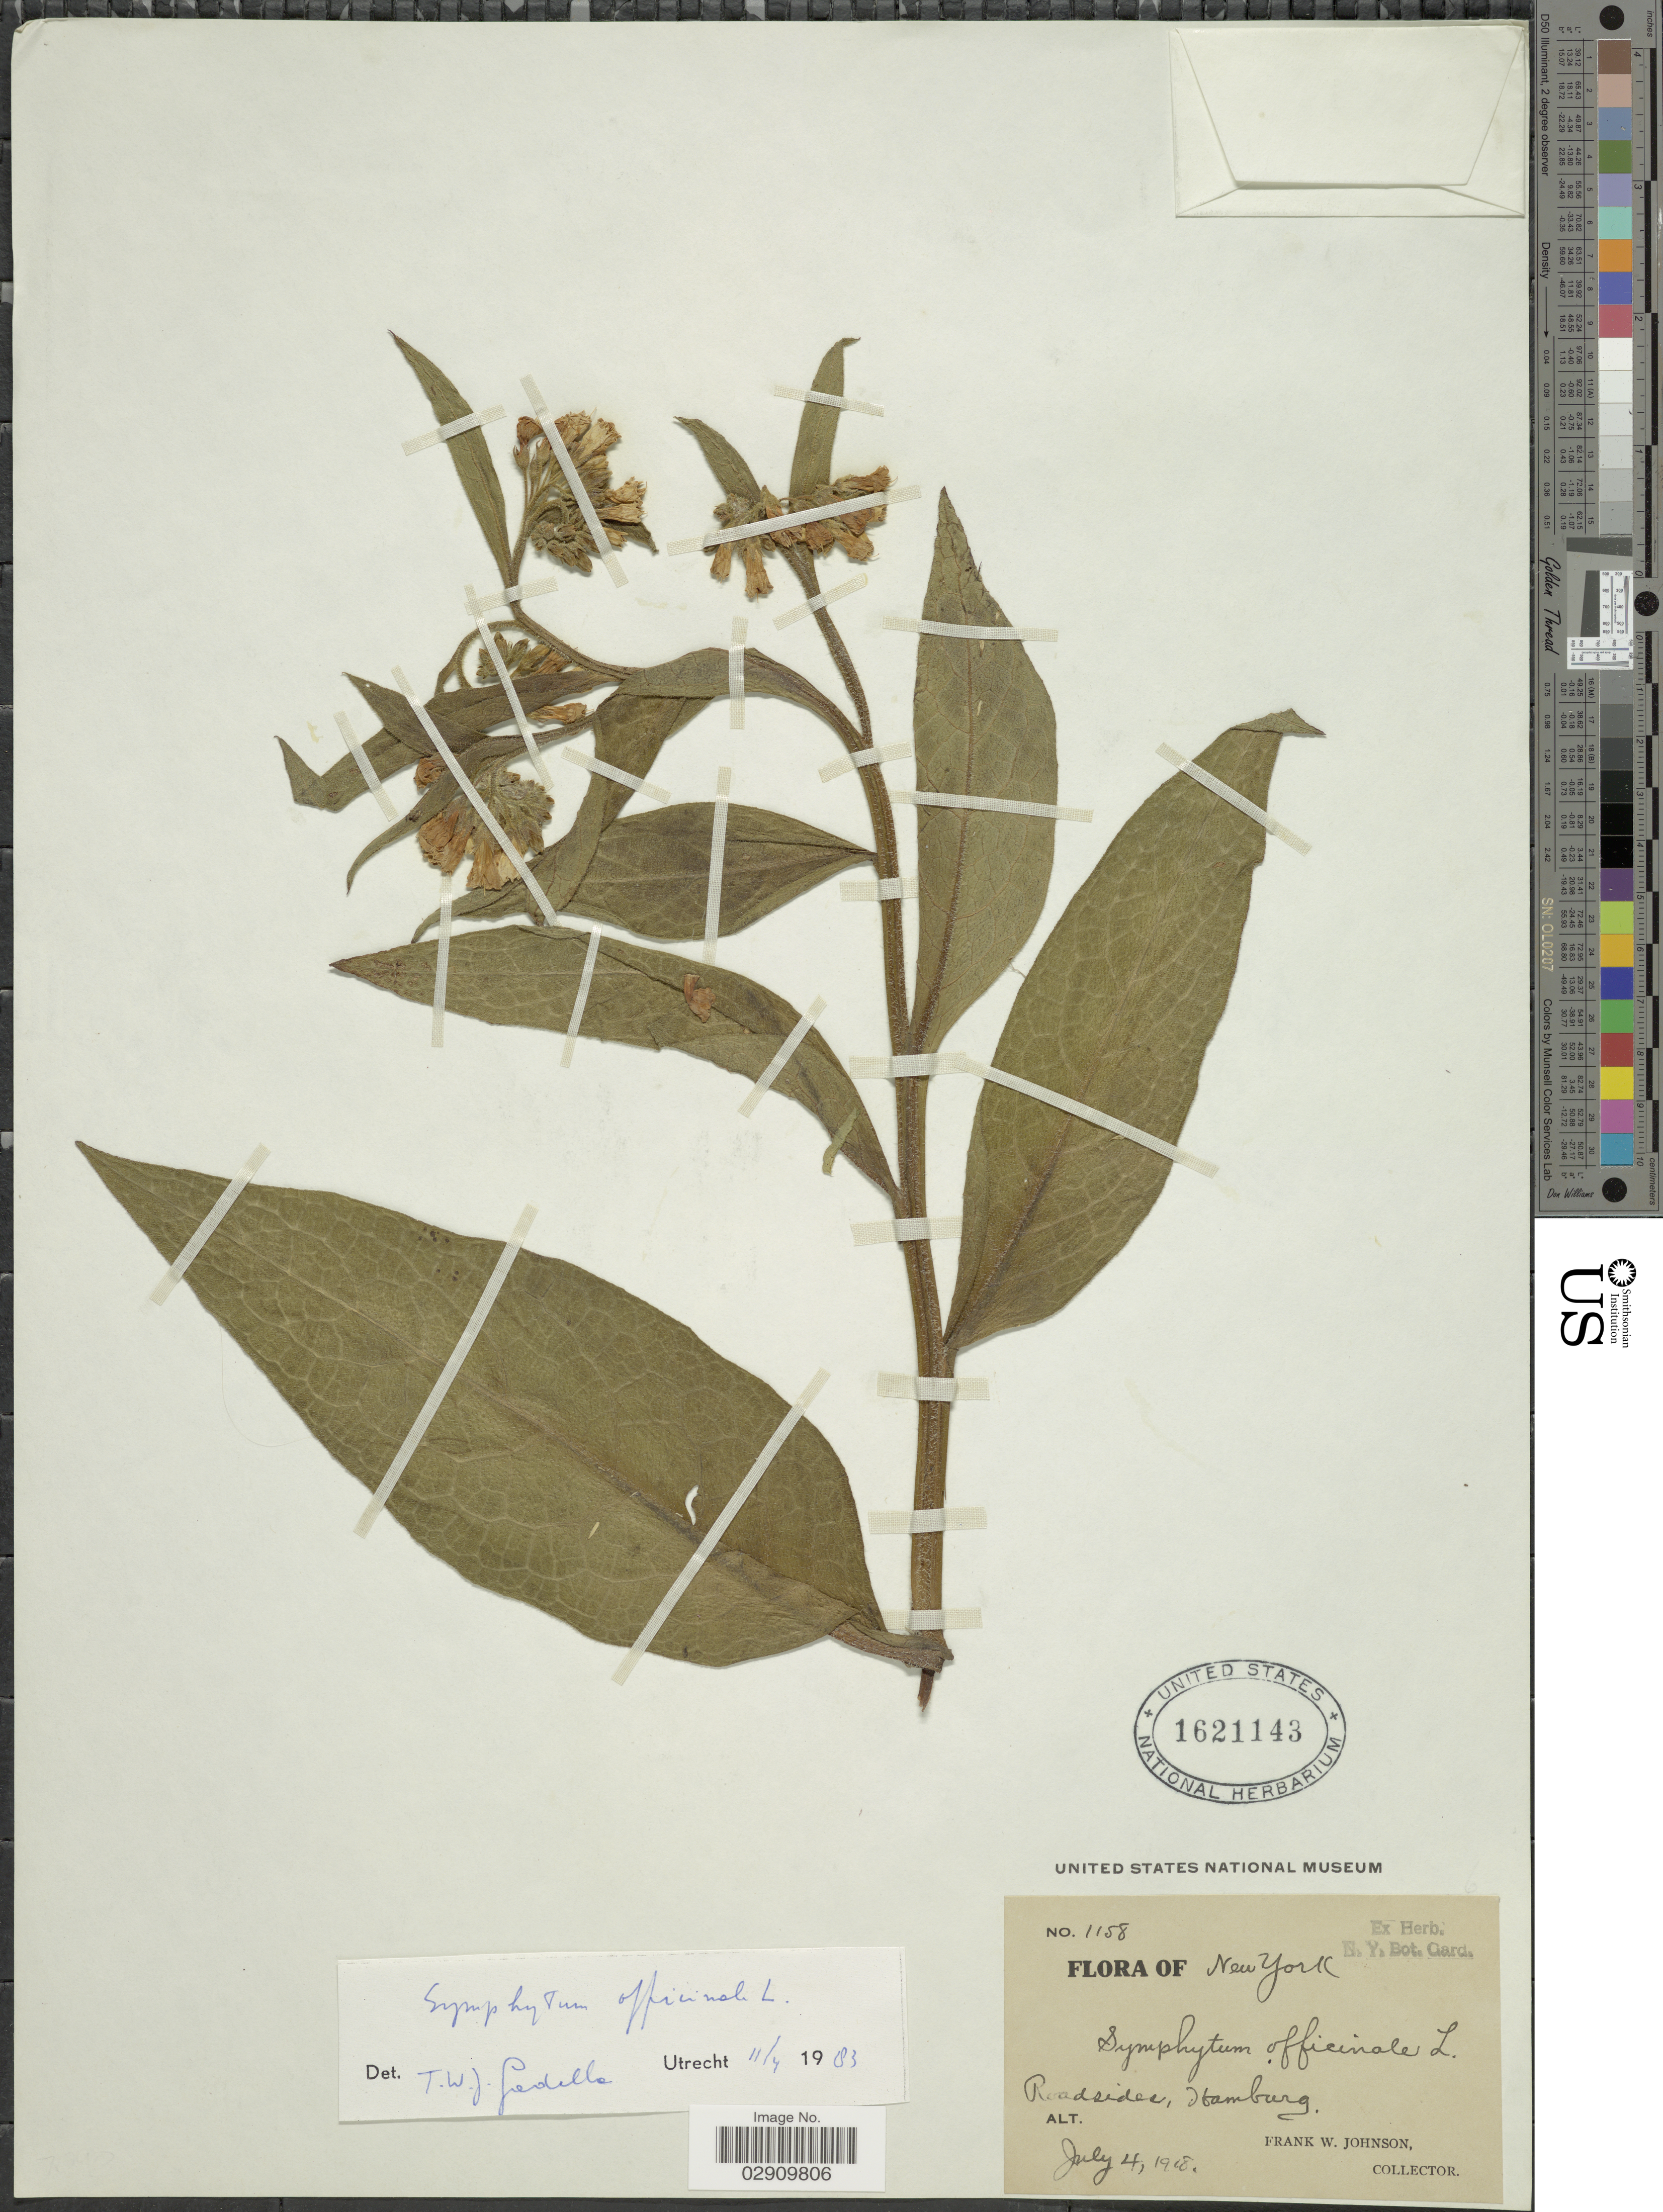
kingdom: Plantae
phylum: Tracheophyta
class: Magnoliopsida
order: Boraginales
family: Boraginaceae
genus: Symphytum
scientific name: Symphytum officinale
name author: L.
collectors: F. W. Johnson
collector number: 1158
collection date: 1918-07-04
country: United States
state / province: New York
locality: Roadsides, Hamburg.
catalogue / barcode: US 1621143